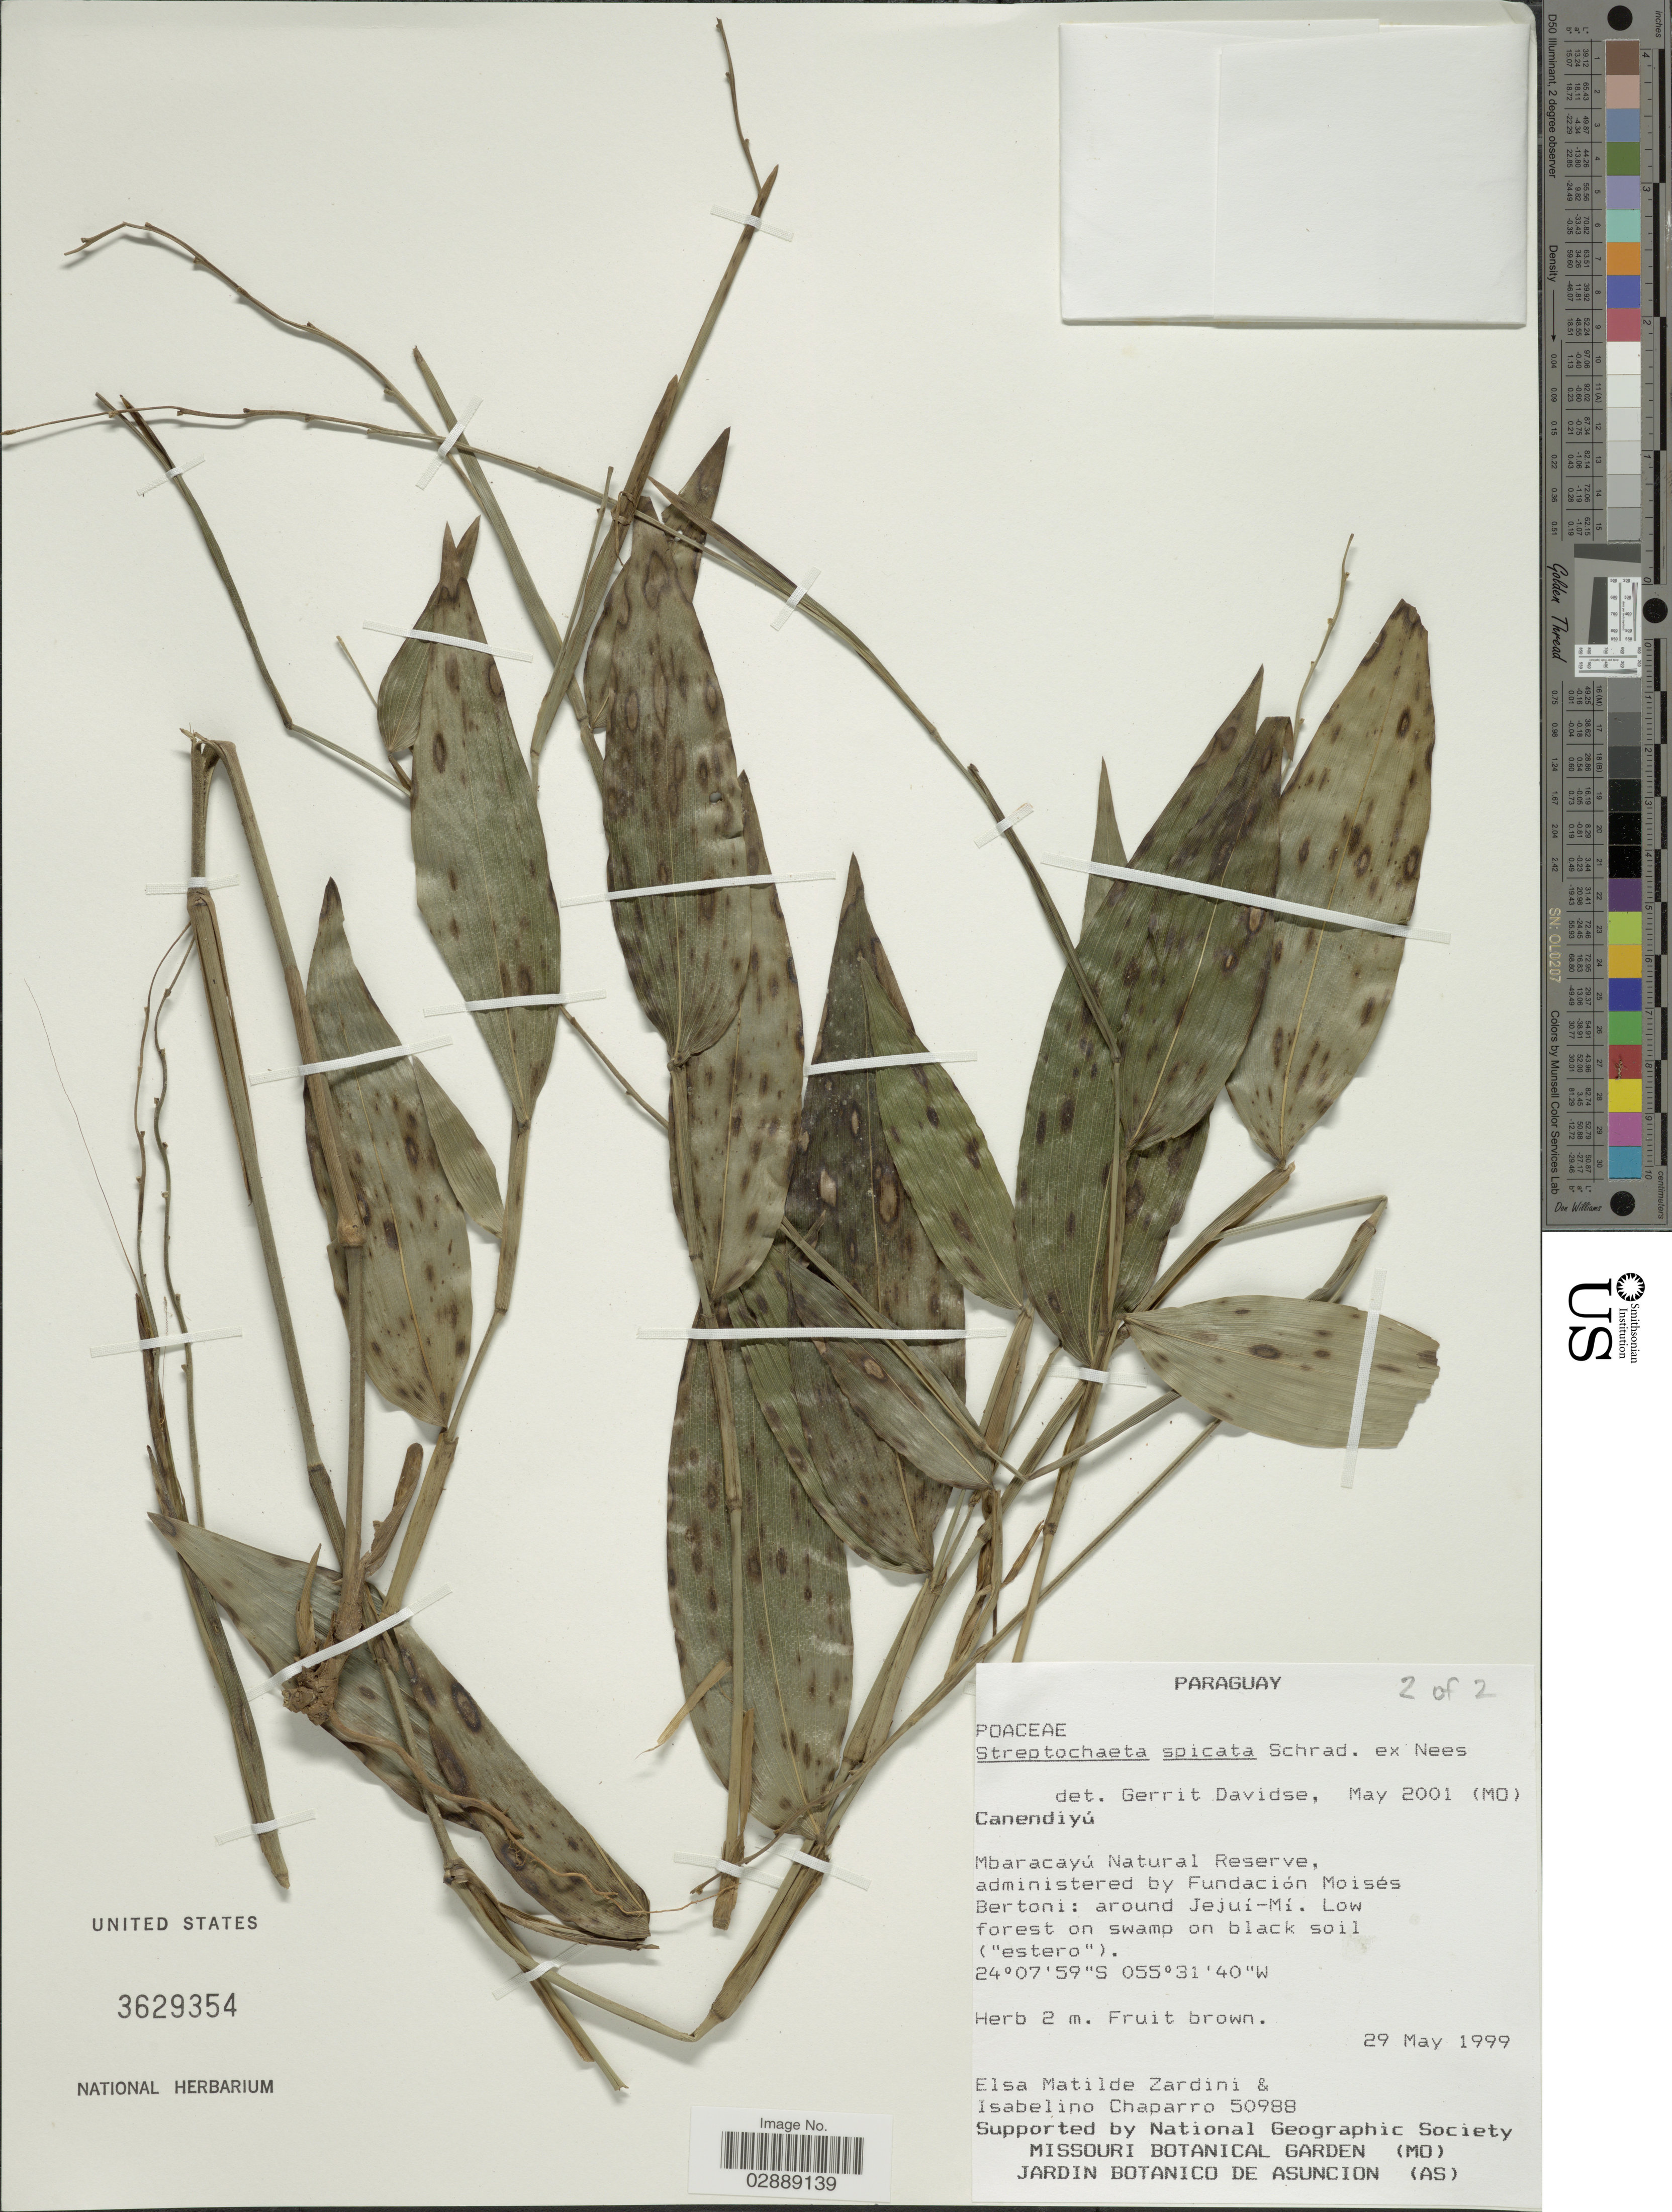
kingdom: Plantae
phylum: Tracheophyta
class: Liliopsida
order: Poales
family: Poaceae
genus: Streptochaeta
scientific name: Streptochaeta spicata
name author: Schrad. ex Nees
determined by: Davidse, Gerrit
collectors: E. M. Zardini & I. Chaparro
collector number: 50988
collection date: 1999-05-29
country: Paraguay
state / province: Canindeyú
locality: Mbaracayu Natural Reserve, administered by Fundacion Moises Bertoni: around Jejui-Mi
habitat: Low forest on swamp on black soil ("estero")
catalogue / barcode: US 3629354